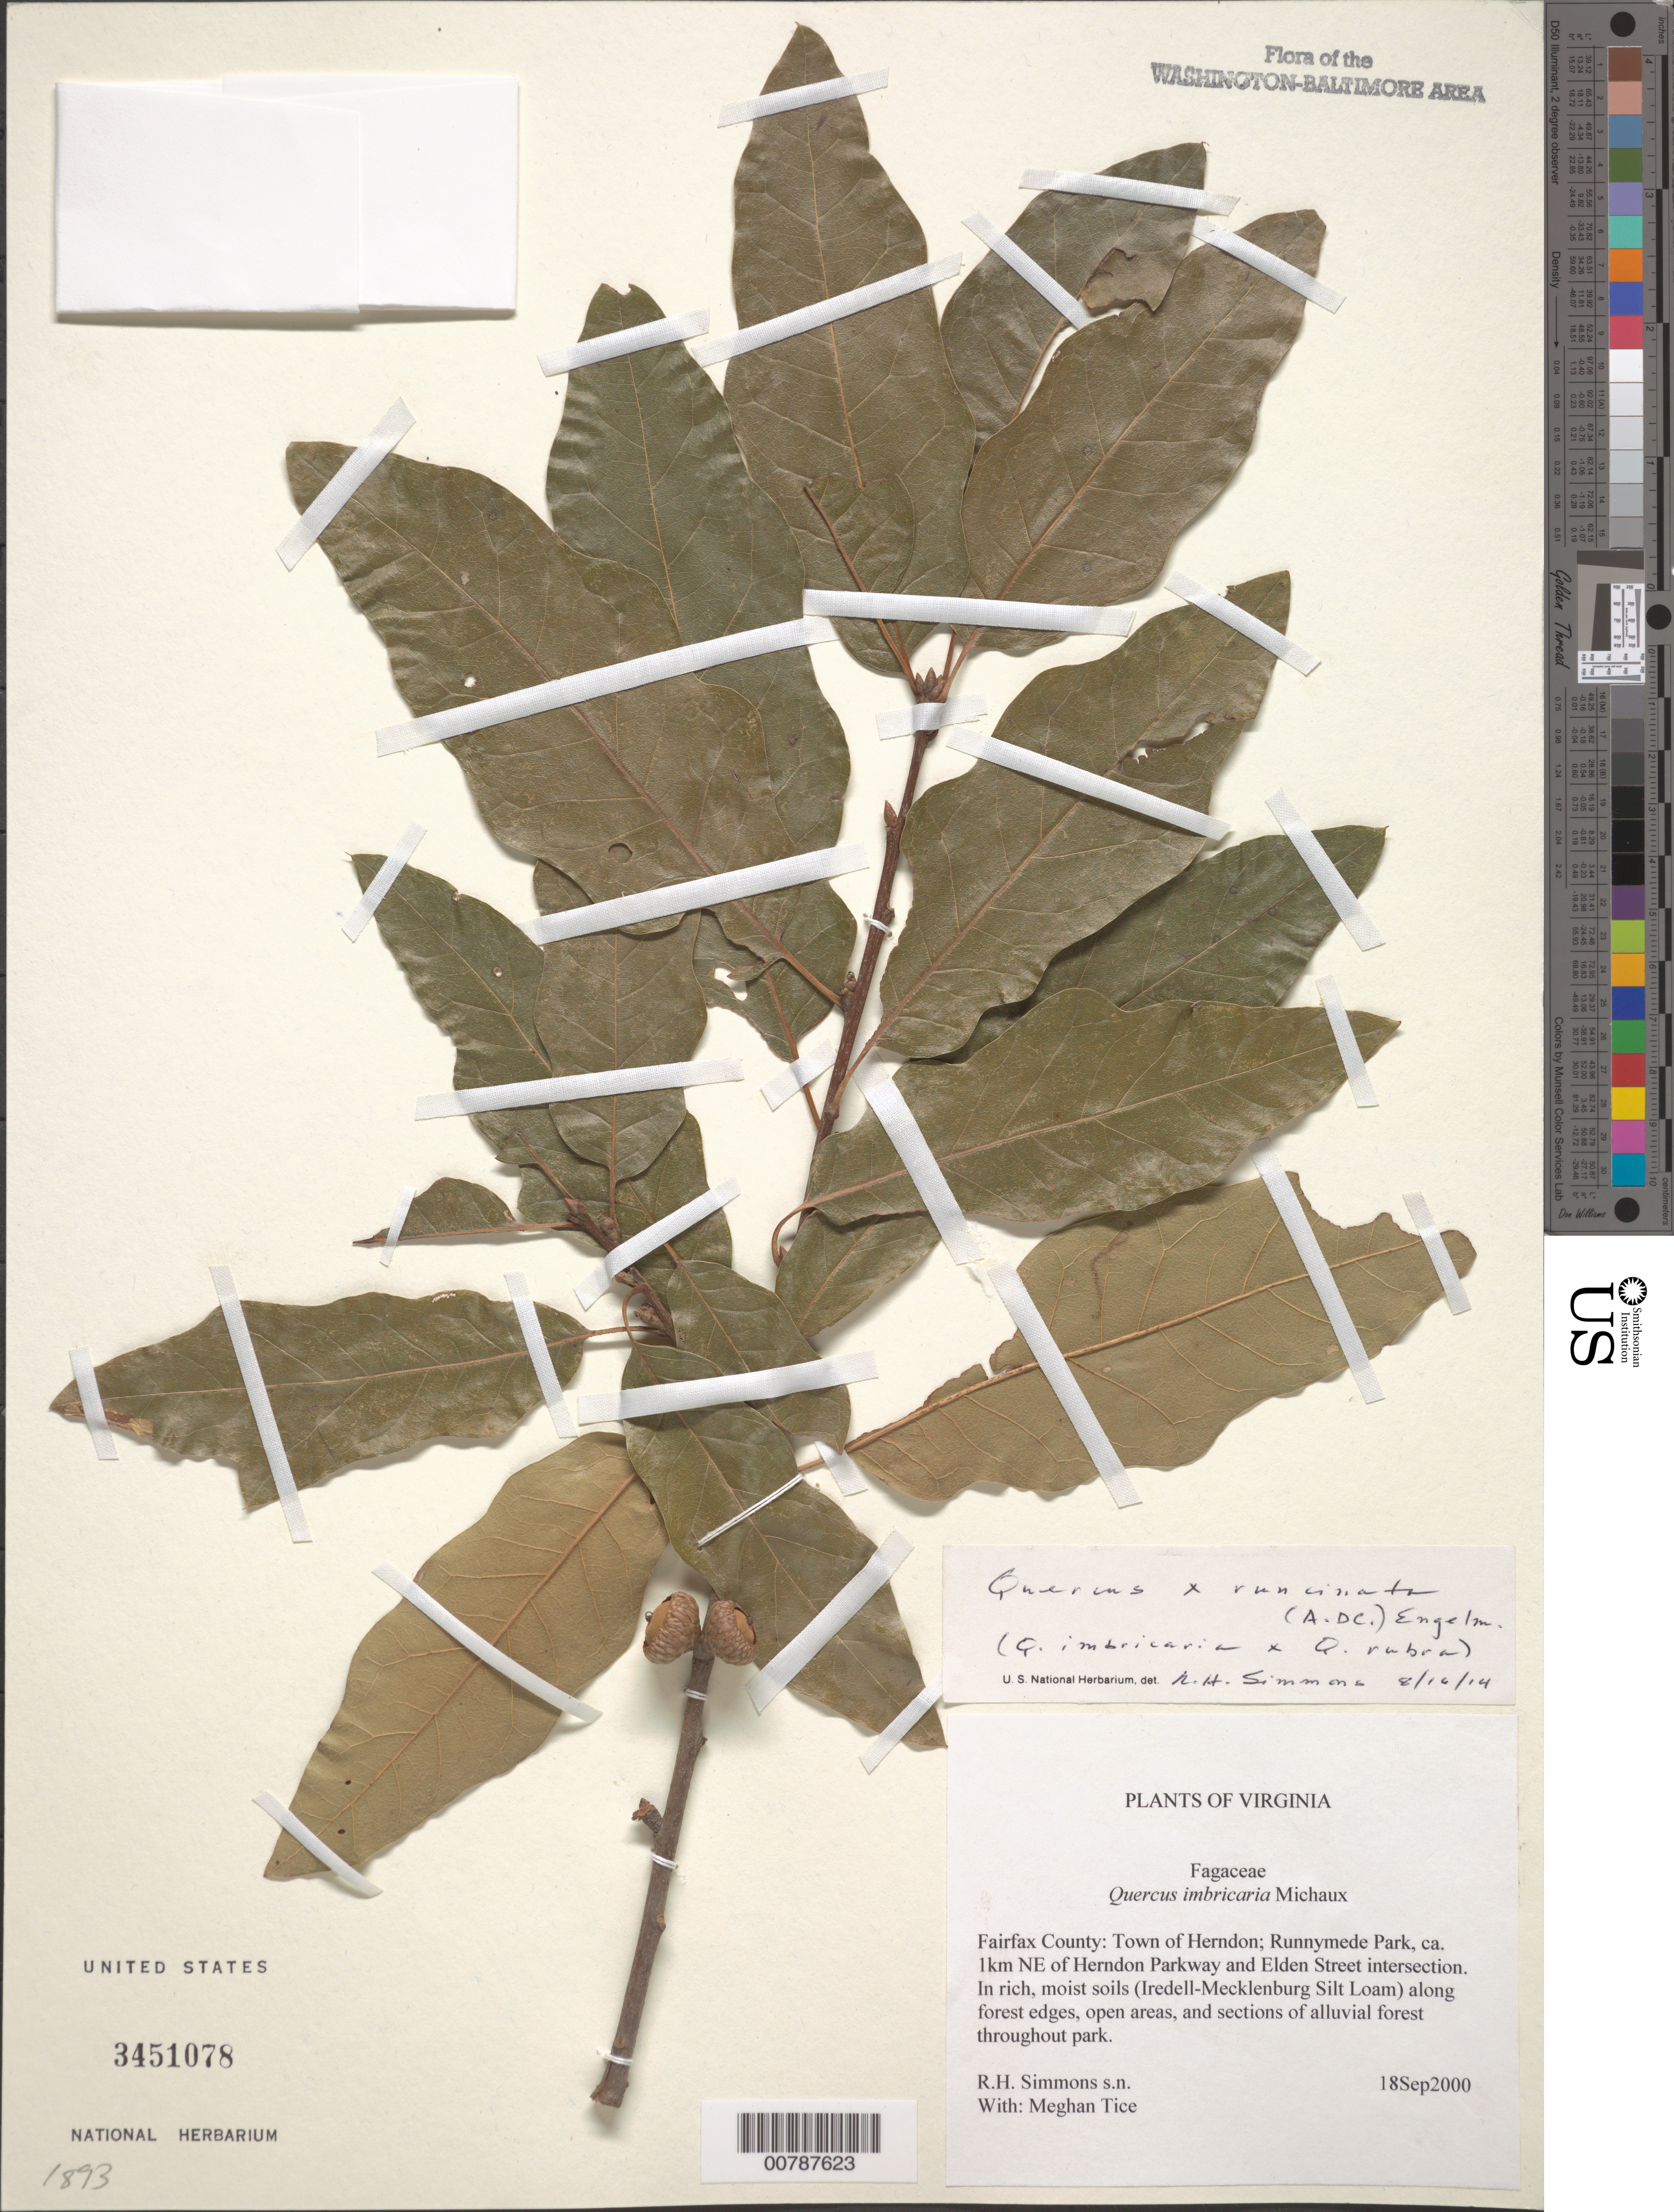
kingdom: Plantae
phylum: Tracheophyta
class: Magnoliopsida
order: Fagales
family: Fagaceae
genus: Quercus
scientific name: Quercus x runcinata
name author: (A. DC.) Engelm.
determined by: Simmons, R. H., (UNITED STATES)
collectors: R. H. Simmons & M. Tice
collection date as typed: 18 Sep 2000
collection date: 2000-09-18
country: United States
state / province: Virginia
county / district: Fairfax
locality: Town of Herndon, Runnymede Park, ca. 1 km NE of Herndon Parkway and Elden Street intersection.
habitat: In rich, moist soils (Iredell-Mecklenburg Silt Loam) along forest edges, open areas, and sections of alluvial forest throughout park.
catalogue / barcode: US 3451078